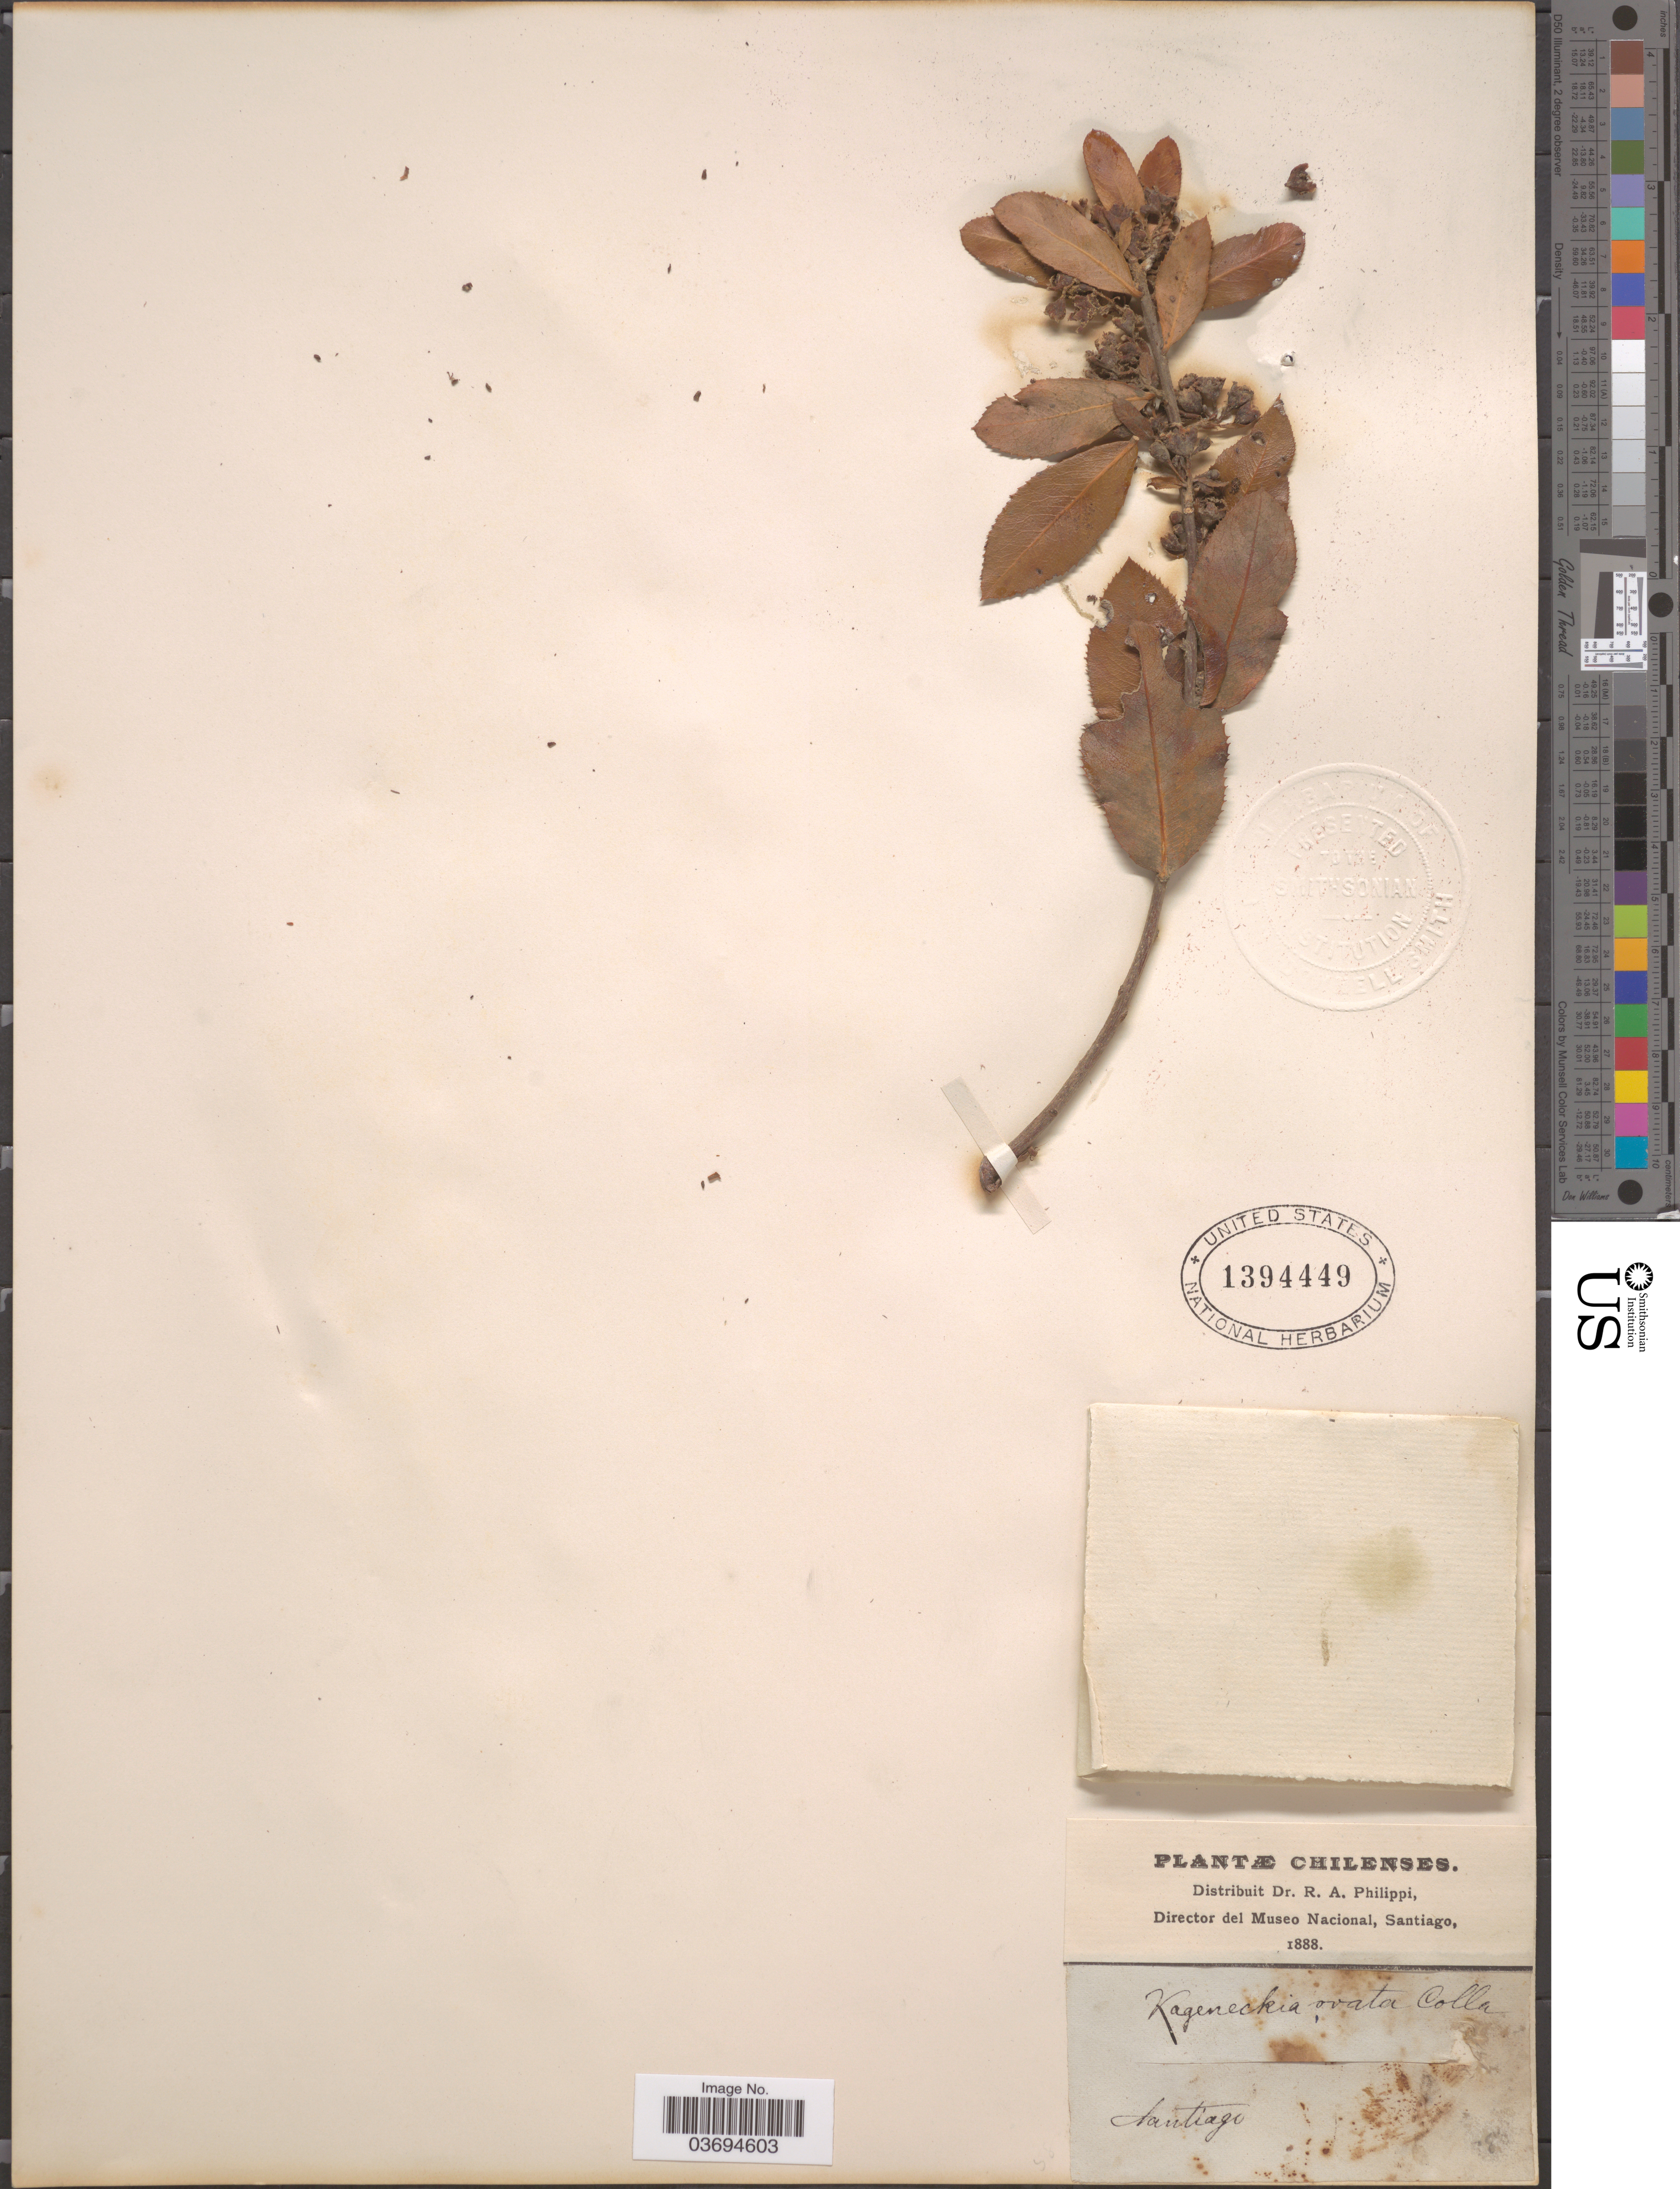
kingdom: Plantae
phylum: Tracheophyta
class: Magnoliopsida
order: Rosales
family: Rosaceae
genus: Kageneckia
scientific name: Kageneckia ovata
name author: Colla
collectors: ex. herb. R.A. Philippi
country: Chile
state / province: Región Metropolitana (RM)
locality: Santiago.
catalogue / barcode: US 1394449